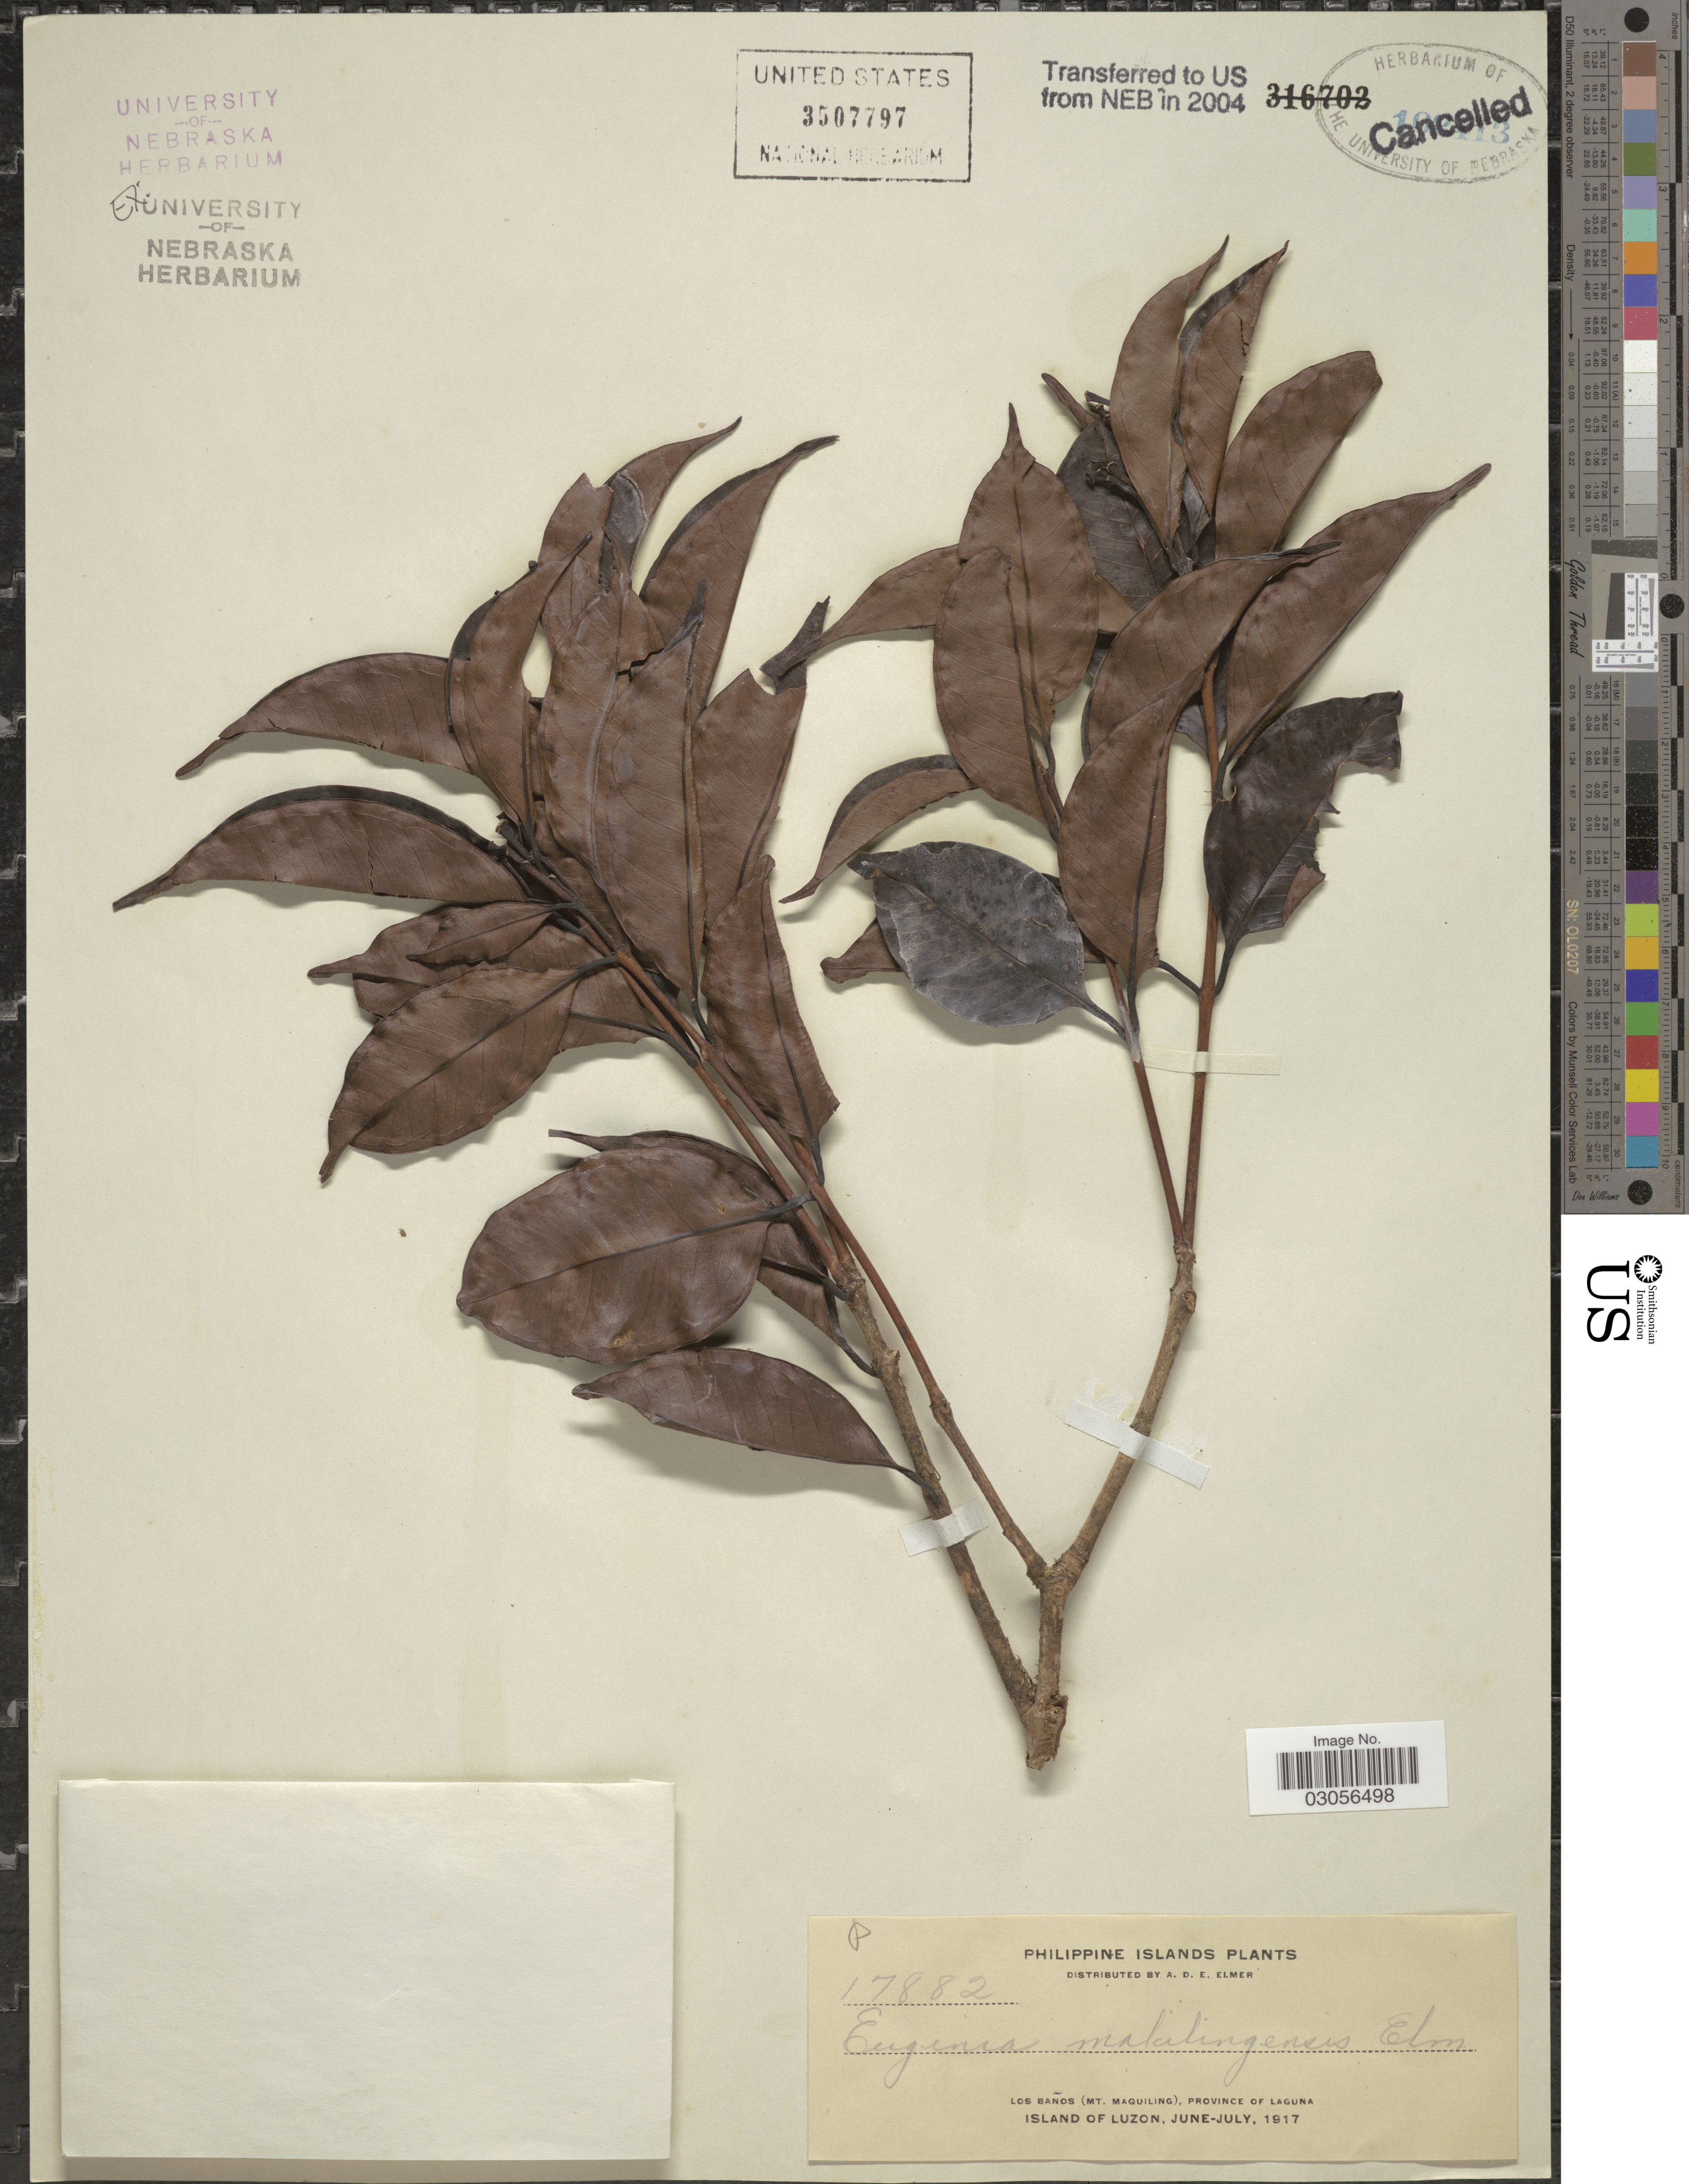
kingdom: Plantae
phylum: Tracheophyta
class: Magnoliopsida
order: Myrtales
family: Myrtaceae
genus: Syzygium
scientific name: Syzygium alvarezii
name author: (C.B. Rob.) Merr.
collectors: A. D. E. Elmer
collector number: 17882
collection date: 1917-06/1917-07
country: Philippines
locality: Philippine Islands, Los Baños (Mt. Maquiling), Province of Laguna, Island of Luzon.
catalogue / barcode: US 3507797